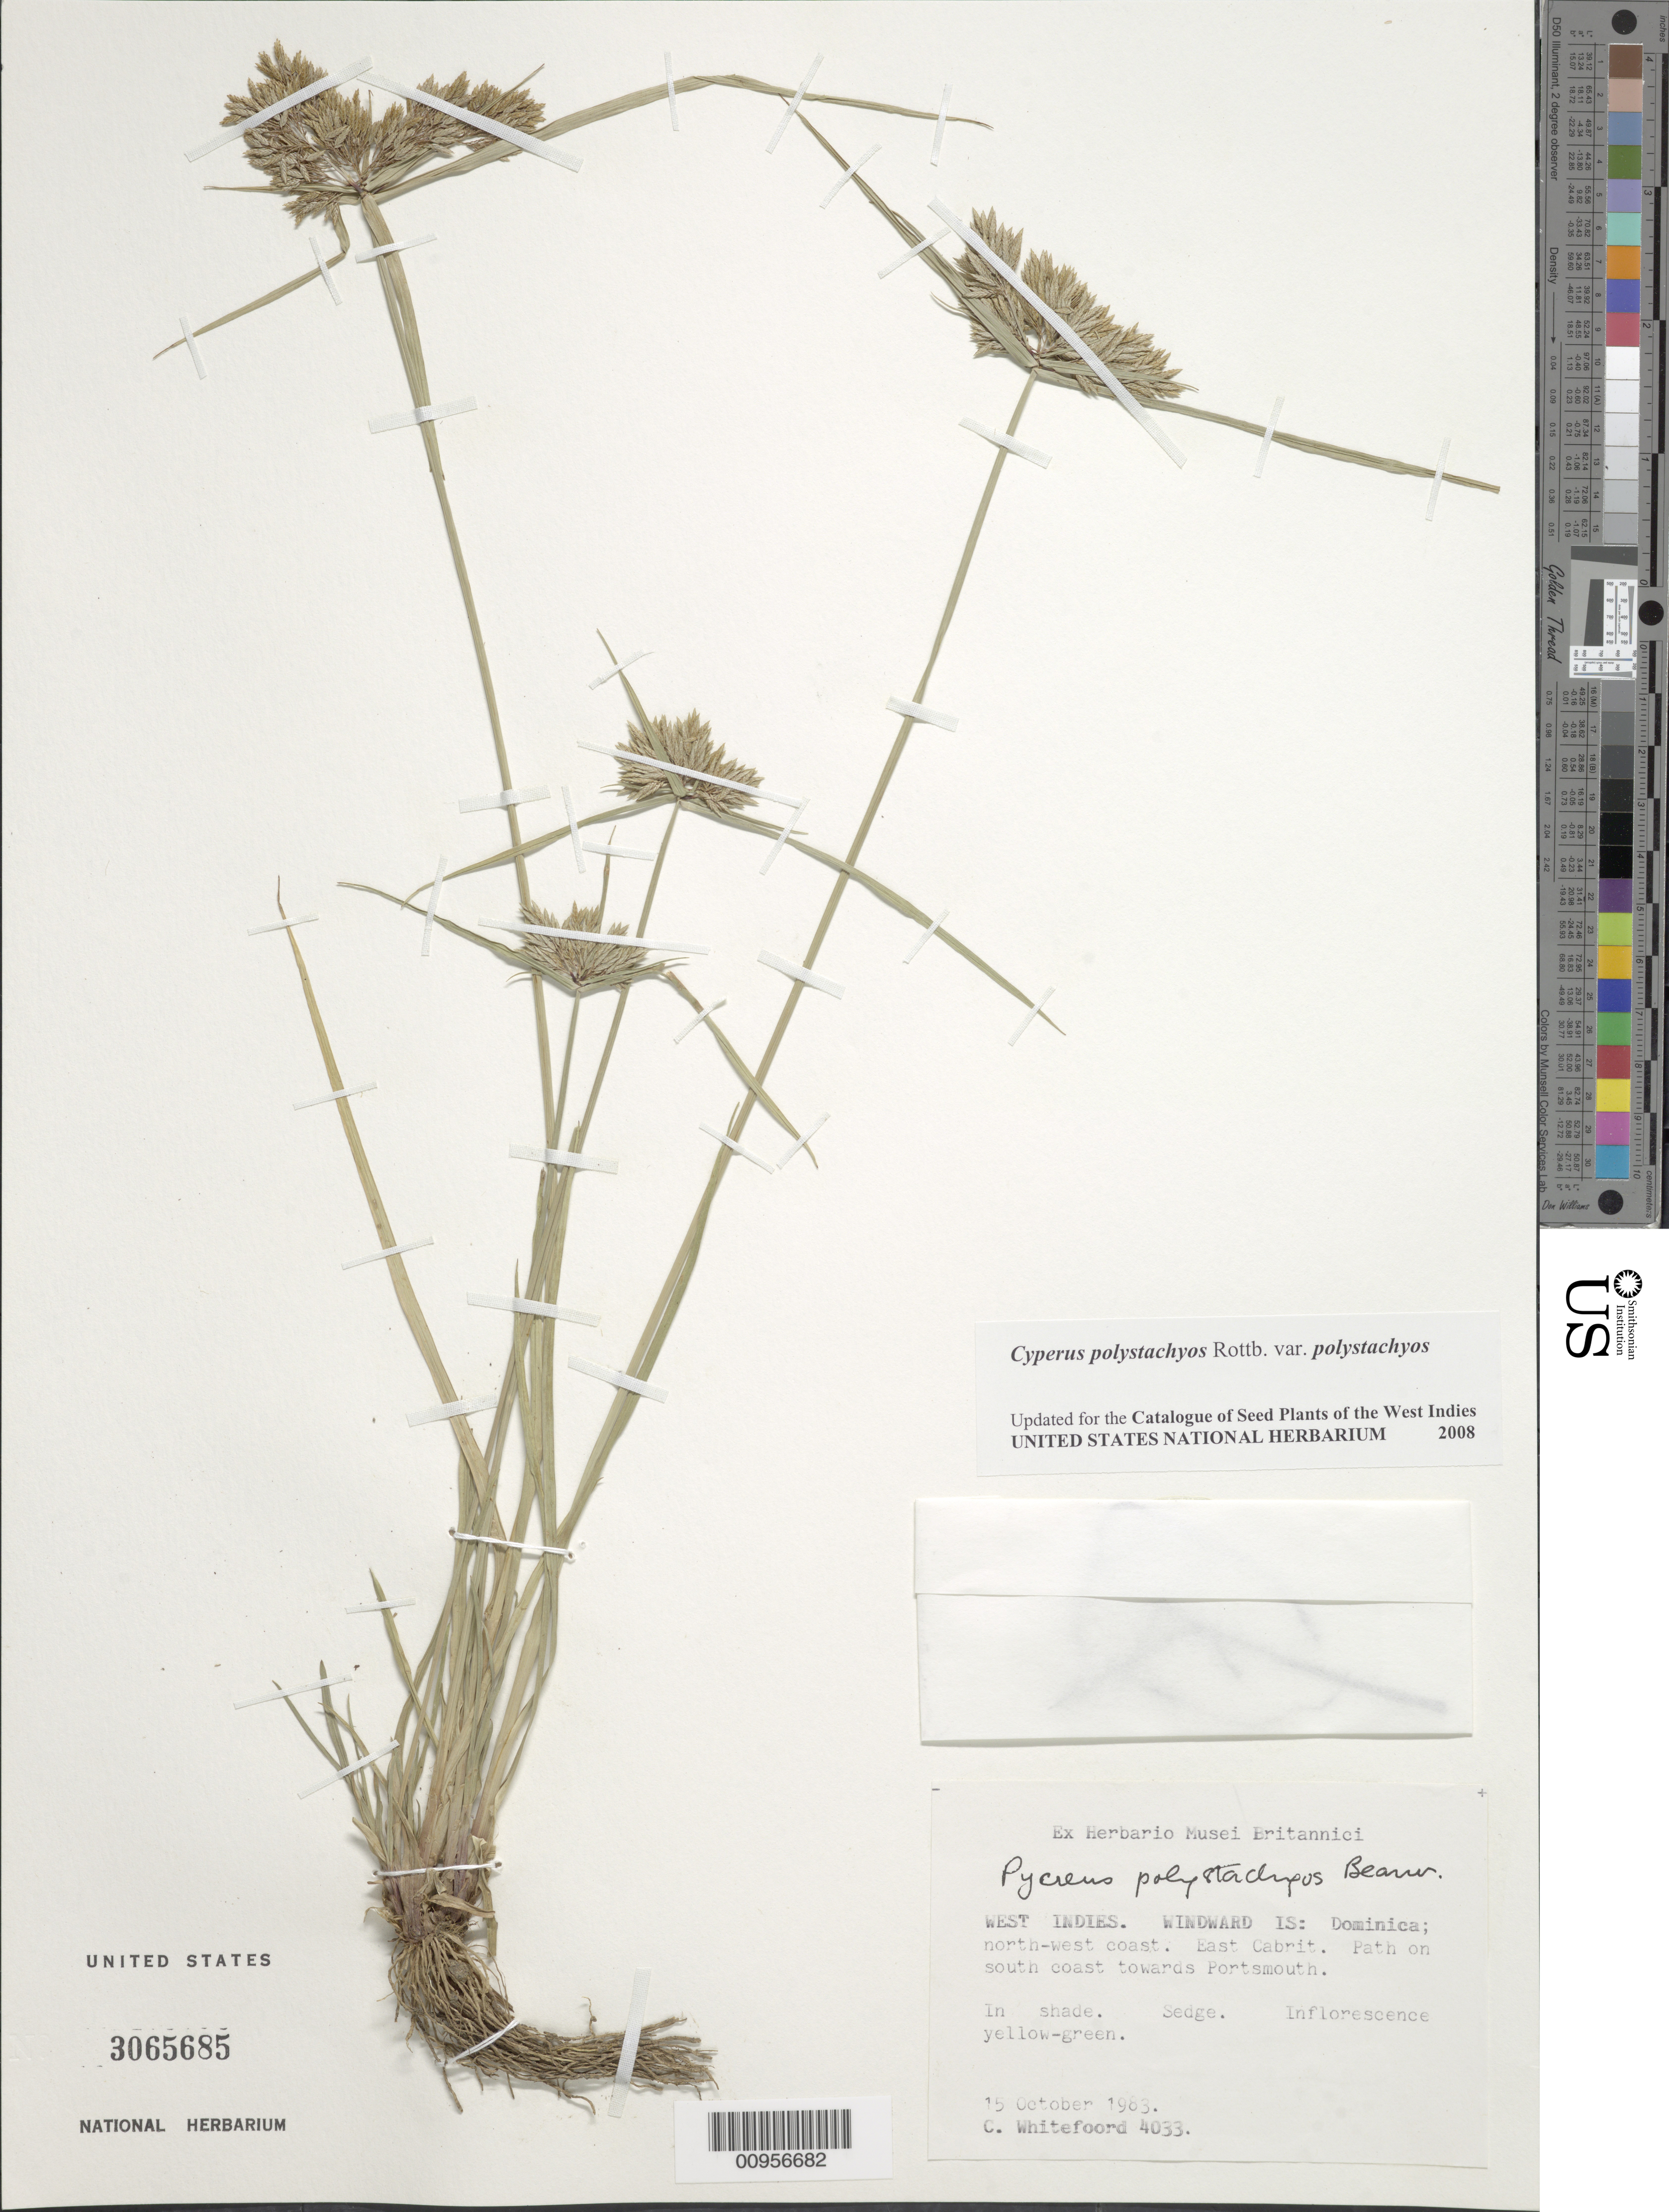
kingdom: Plantae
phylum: Tracheophyta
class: Liliopsida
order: Poales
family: Cyperaceae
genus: Cyperus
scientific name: Cyperus polystachyos var. polystachyos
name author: Rottb.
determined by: Strong, M. T., (US), Smithsonian Institution - National Museum of Natural History (UNITED STATES)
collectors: C. Whitefoord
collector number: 4033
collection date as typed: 15 Oct 1983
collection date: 1983-10-15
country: Dominica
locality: North-west coast, East Cabrit, path on south coast towards Portsmouth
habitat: In shade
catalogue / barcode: US 3065685